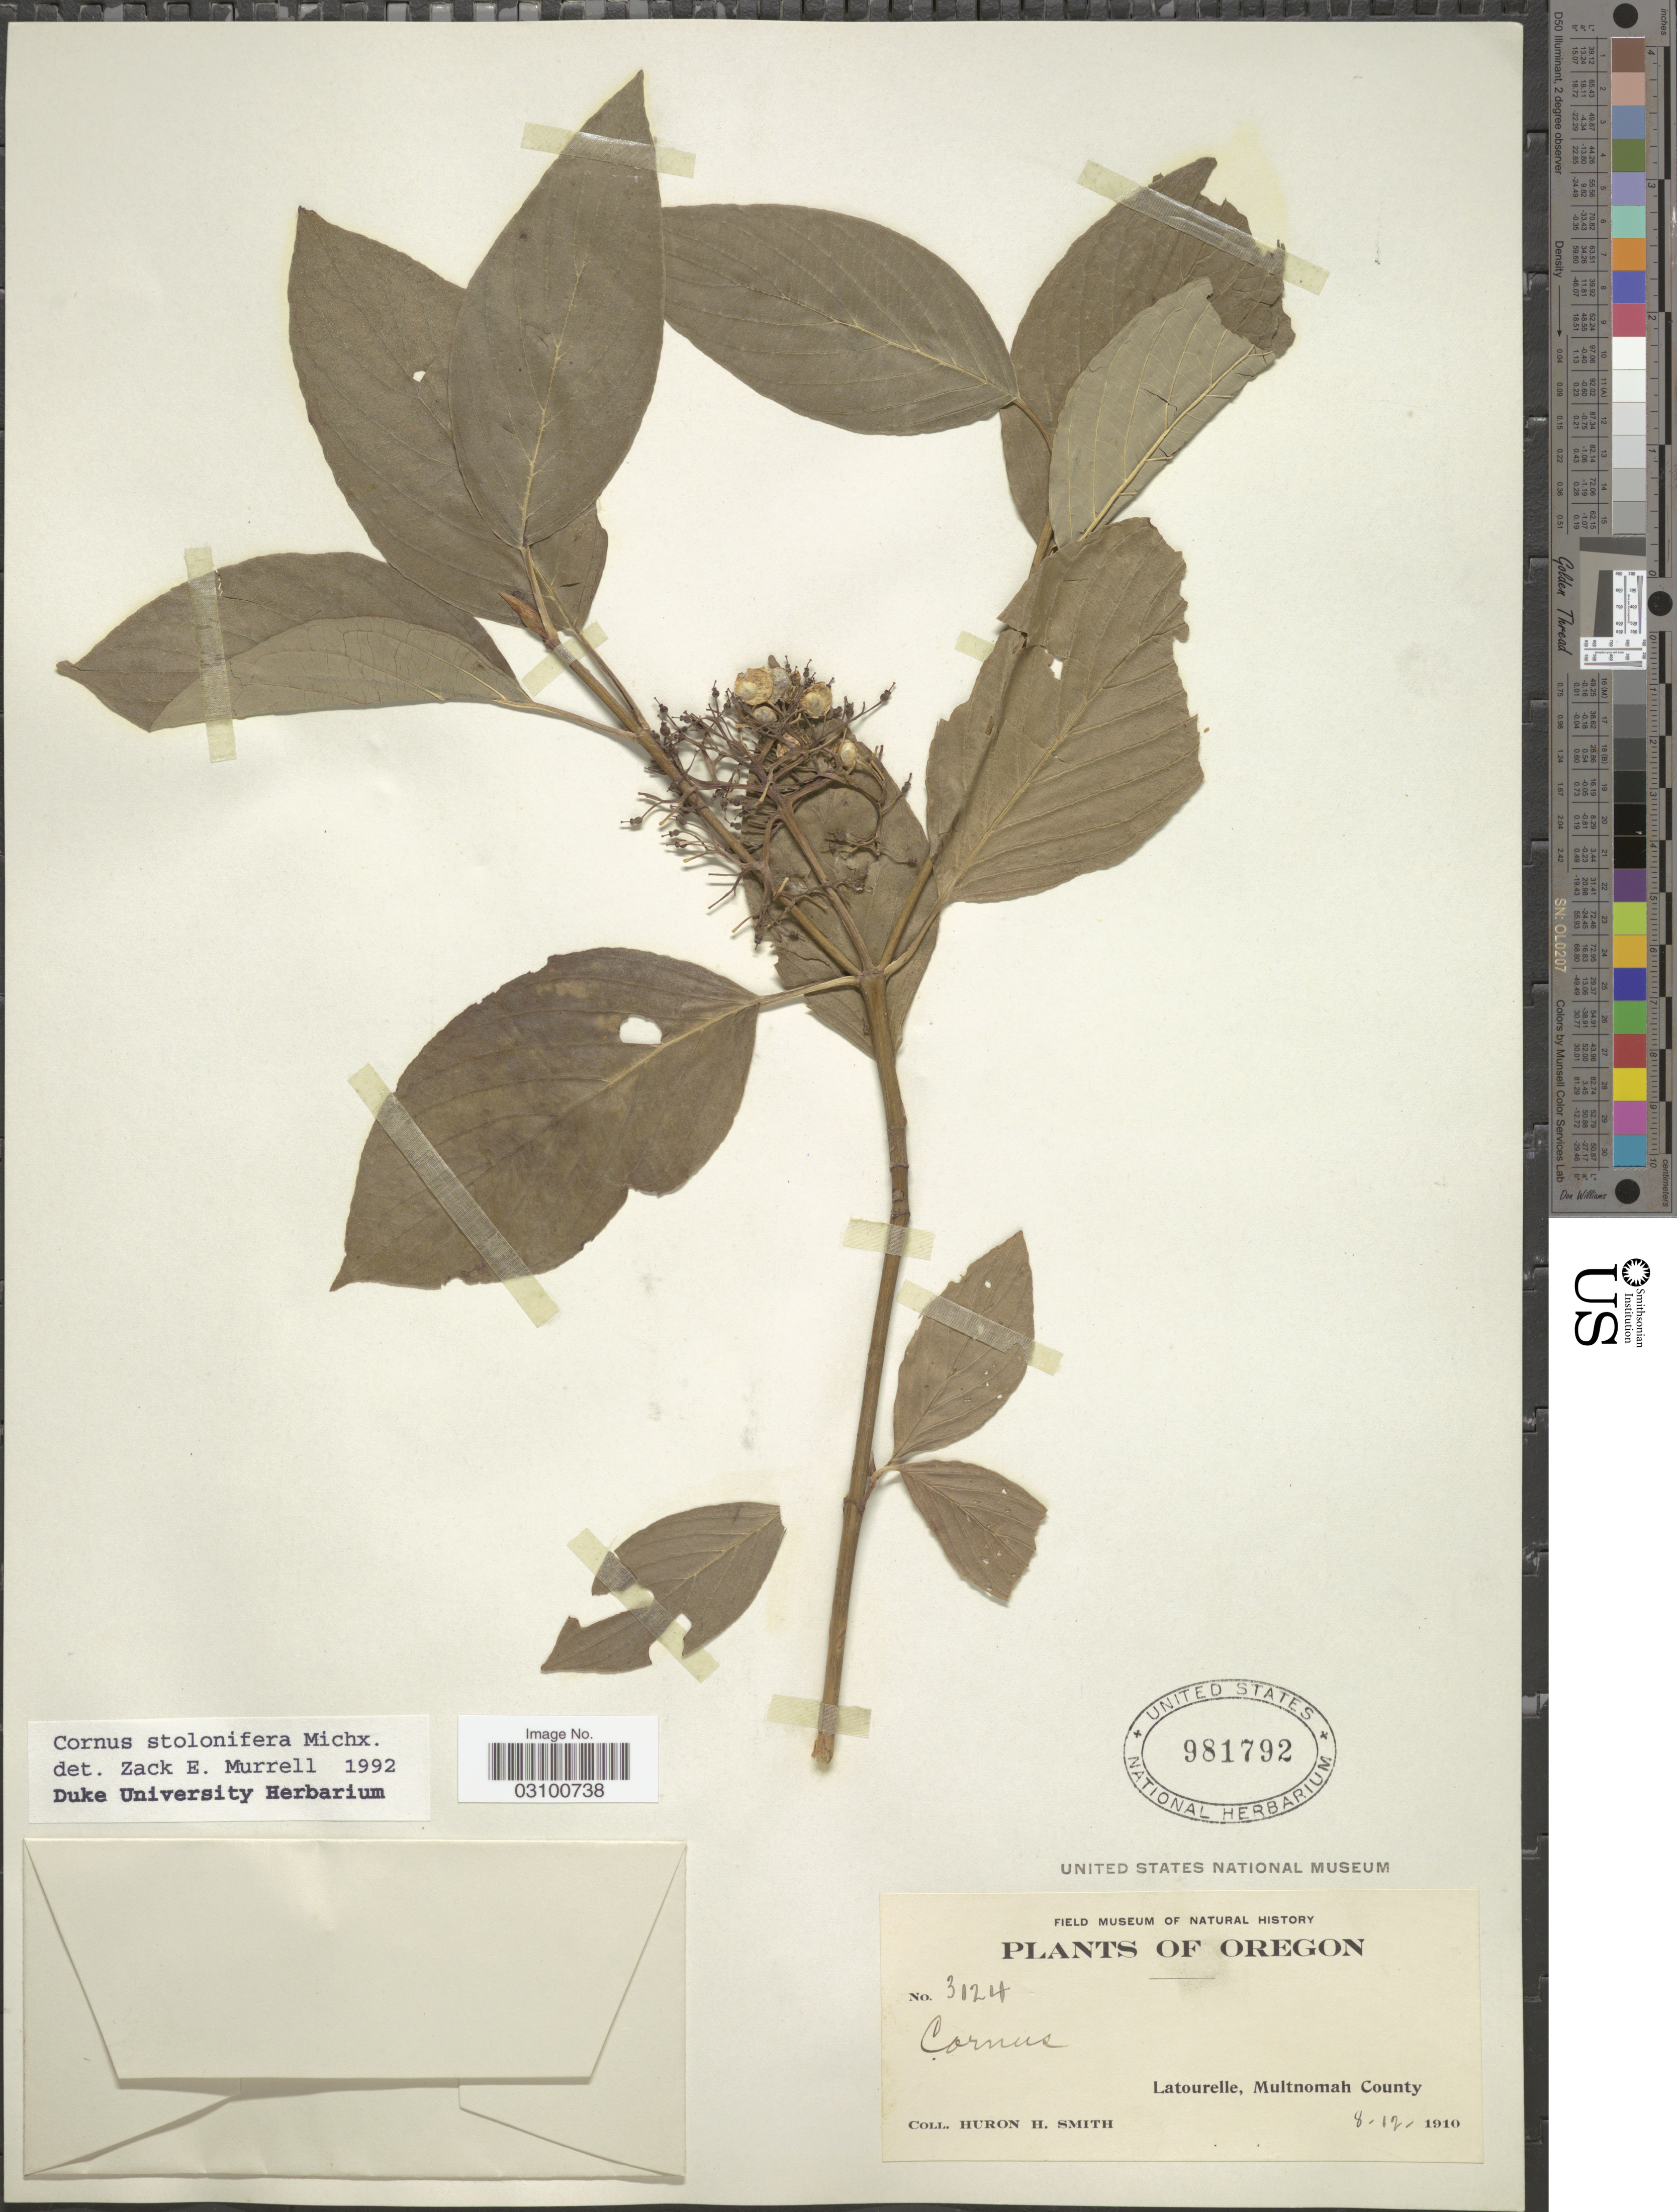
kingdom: Plantae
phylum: Tracheophyta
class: Magnoliopsida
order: Cornales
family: Cornaceae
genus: Cornus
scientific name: Cornus sericea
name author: L.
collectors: Huron H. Smith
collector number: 3124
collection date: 1910-08-12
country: United States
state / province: Oregon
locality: Latourelle, Multnomah County.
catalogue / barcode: US 981792